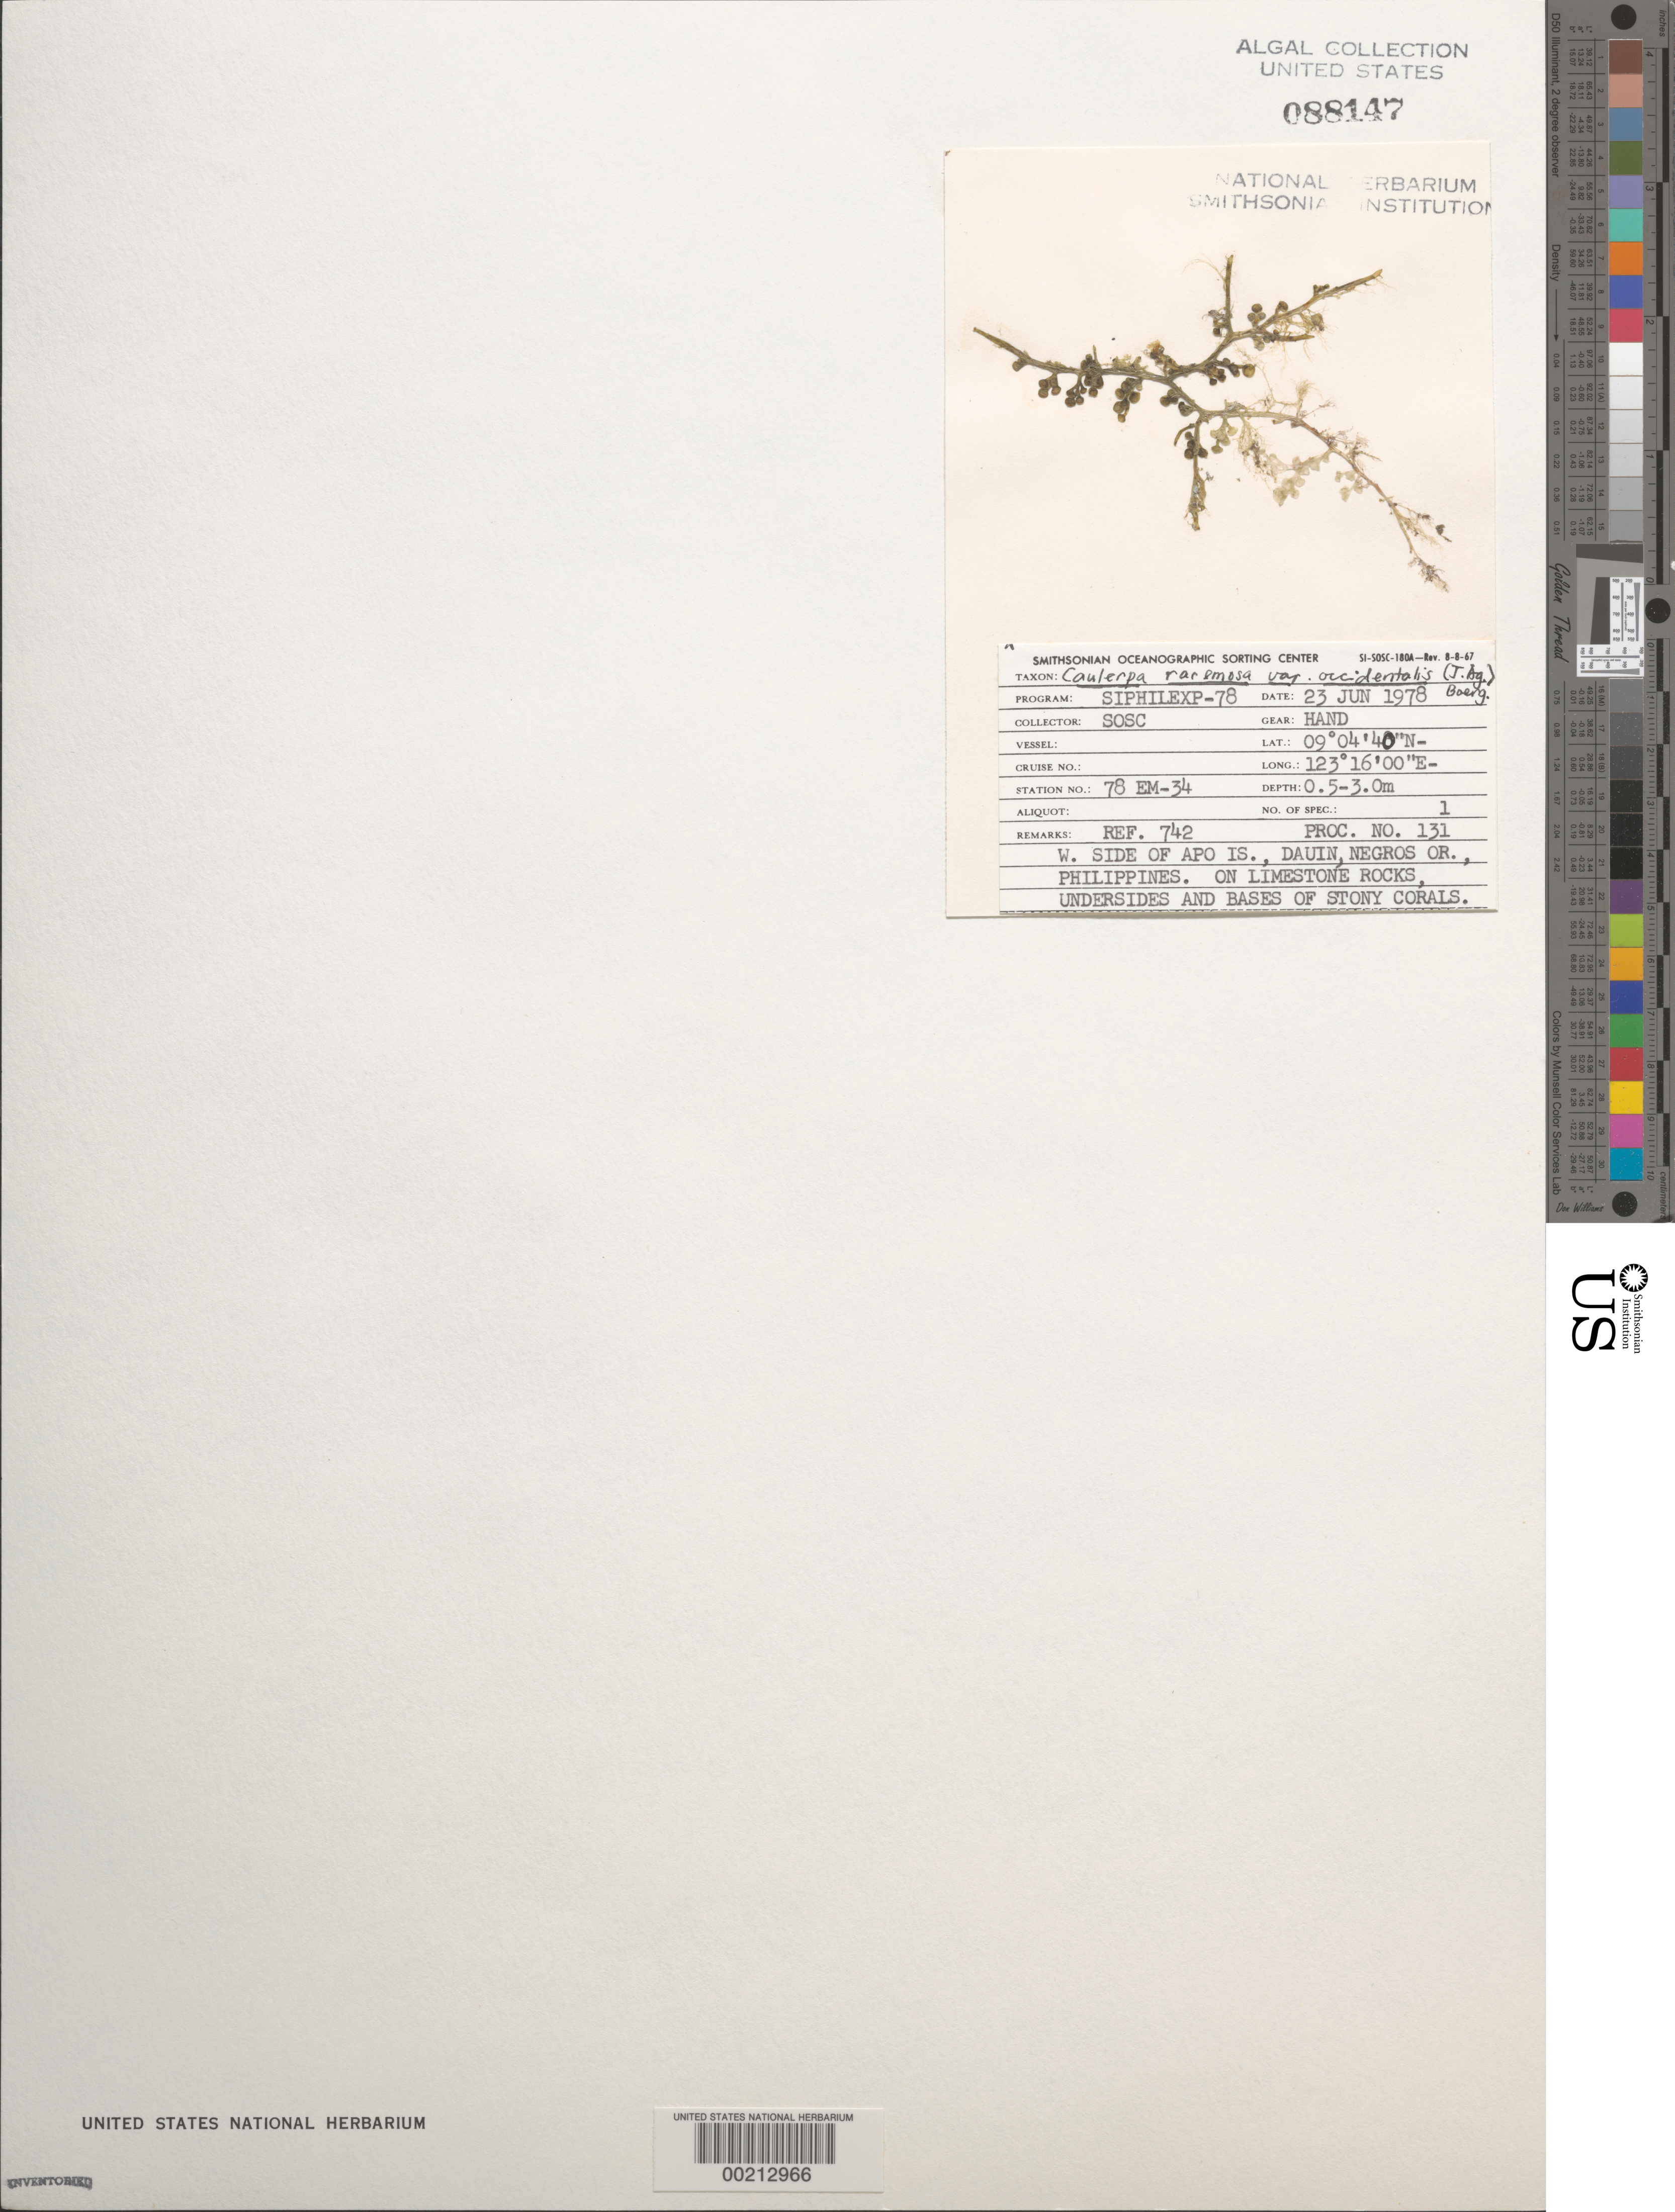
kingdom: Plantae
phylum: Chlorophyta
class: Ulvophyceae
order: Bryopsidales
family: Caulerpaceae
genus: Caulerpa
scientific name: Caulerpa racemosa var. occidentalis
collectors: SOSC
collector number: Station 78 Em-34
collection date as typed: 23 Jun 1978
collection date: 1978-06-23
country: Philippines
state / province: Central Visayas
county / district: Negros Oriental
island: Apo Island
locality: Apo Island, Dauin, Negros Oriental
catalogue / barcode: US 88147